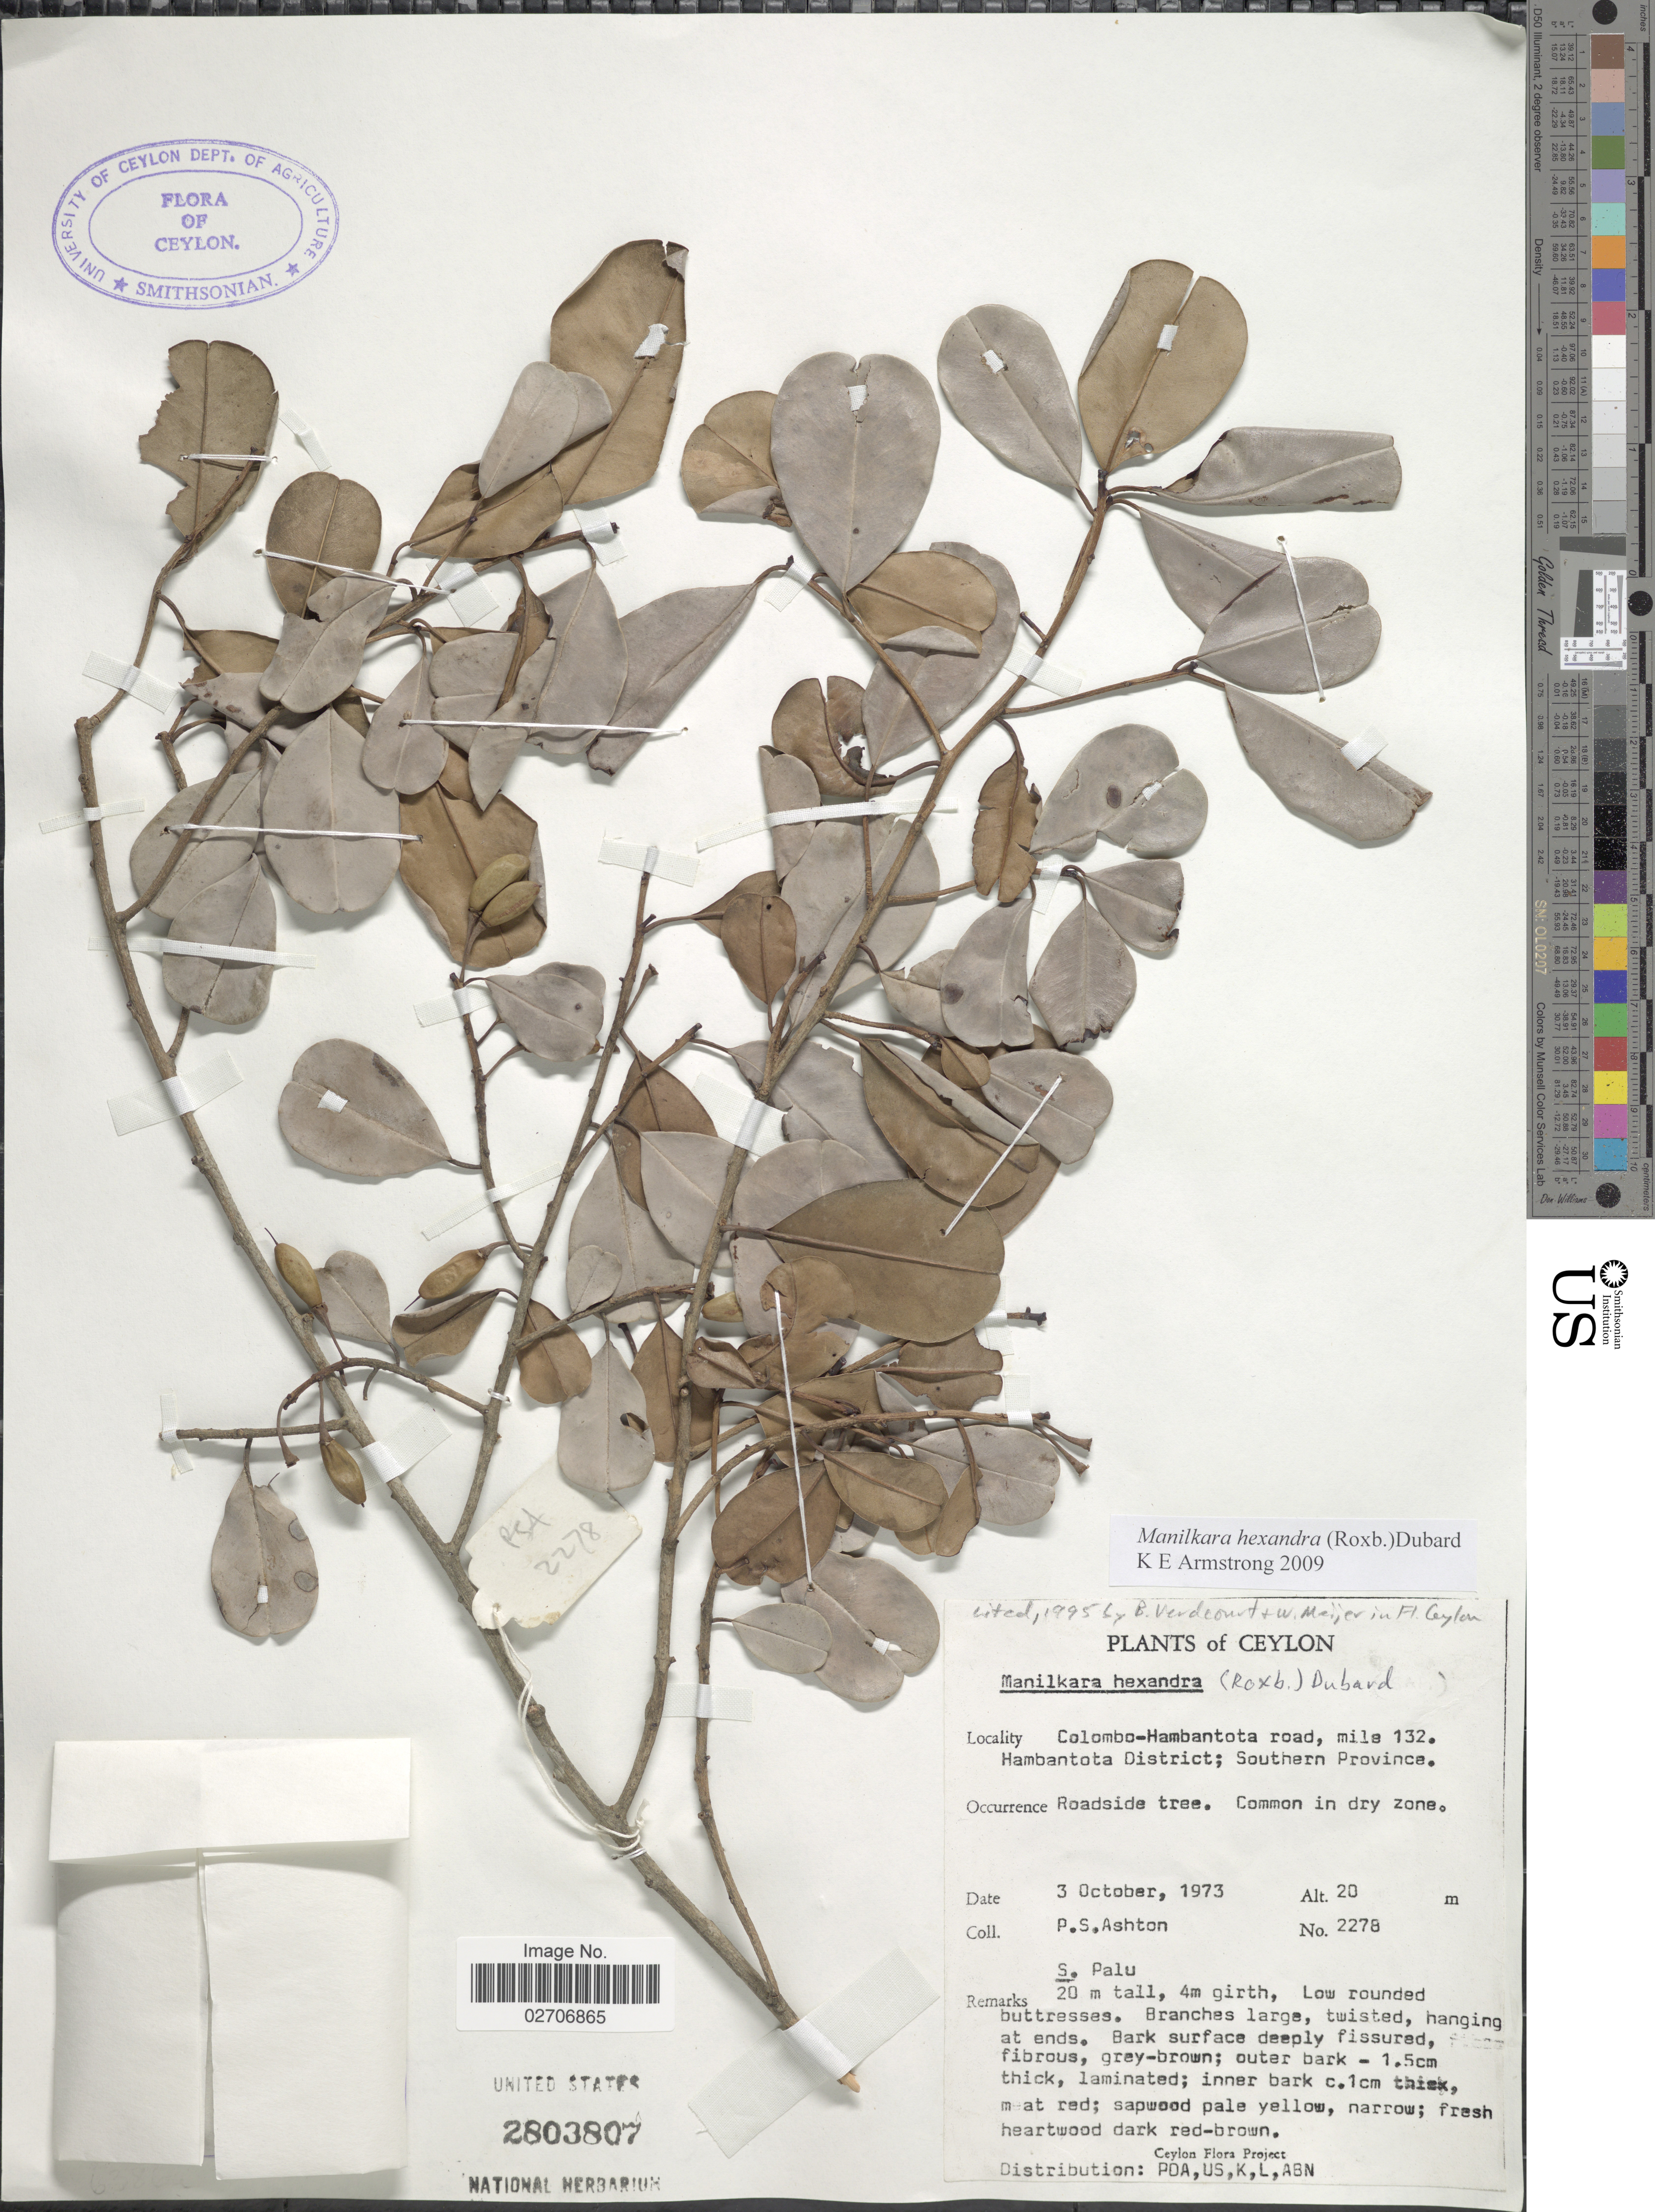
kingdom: Plantae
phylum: Tracheophyta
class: Magnoliopsida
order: Ericales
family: Sapotaceae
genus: Manilkara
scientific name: Manilkara hexandra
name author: (Roxb.) Dubard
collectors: P. S. Ashton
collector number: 2278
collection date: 1973-10-03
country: Sri Lanka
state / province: Southern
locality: Ceylon, Colombo-Hambantota road, mile 132, Hambantota District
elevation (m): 20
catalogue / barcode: US 2803807